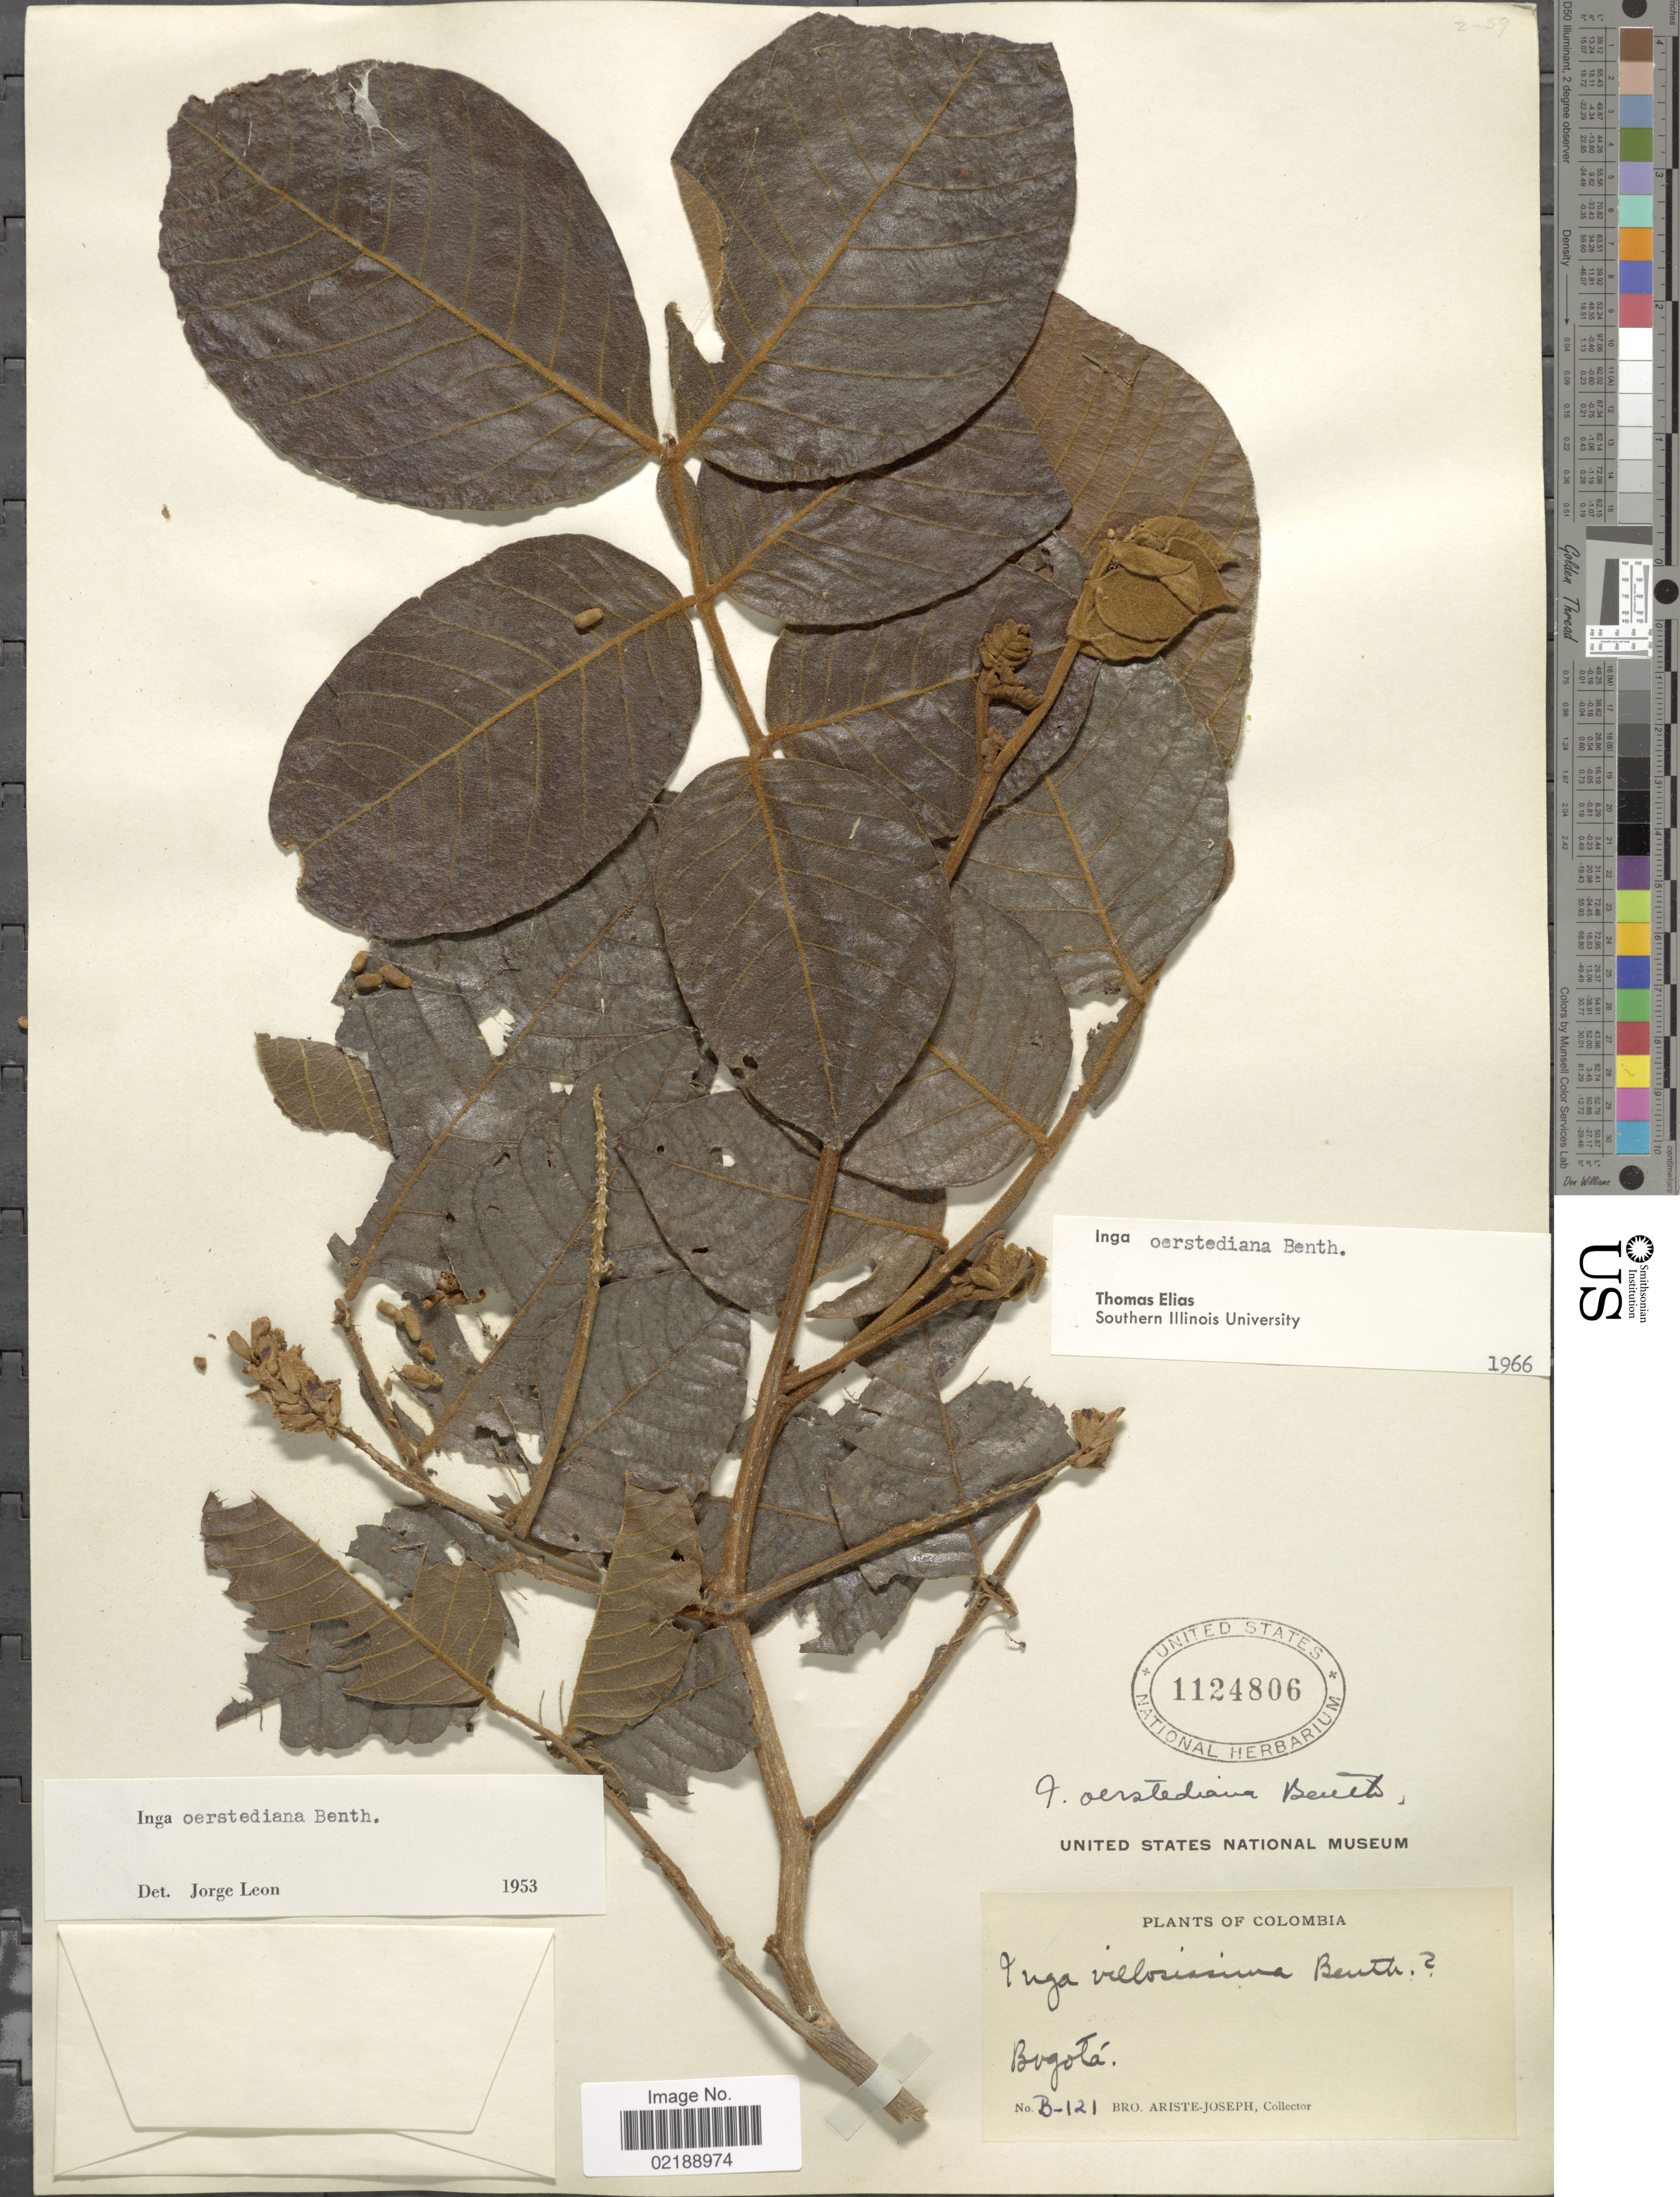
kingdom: Plantae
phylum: Tracheophyta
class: Magnoliopsida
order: Fabales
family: Fabaceae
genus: Inga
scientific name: Inga oerstediana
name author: Benth.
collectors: Bro. Ariste-Joseph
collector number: B-121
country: Colombia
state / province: Bogota D.C.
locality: Bogotá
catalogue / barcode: US 1124806